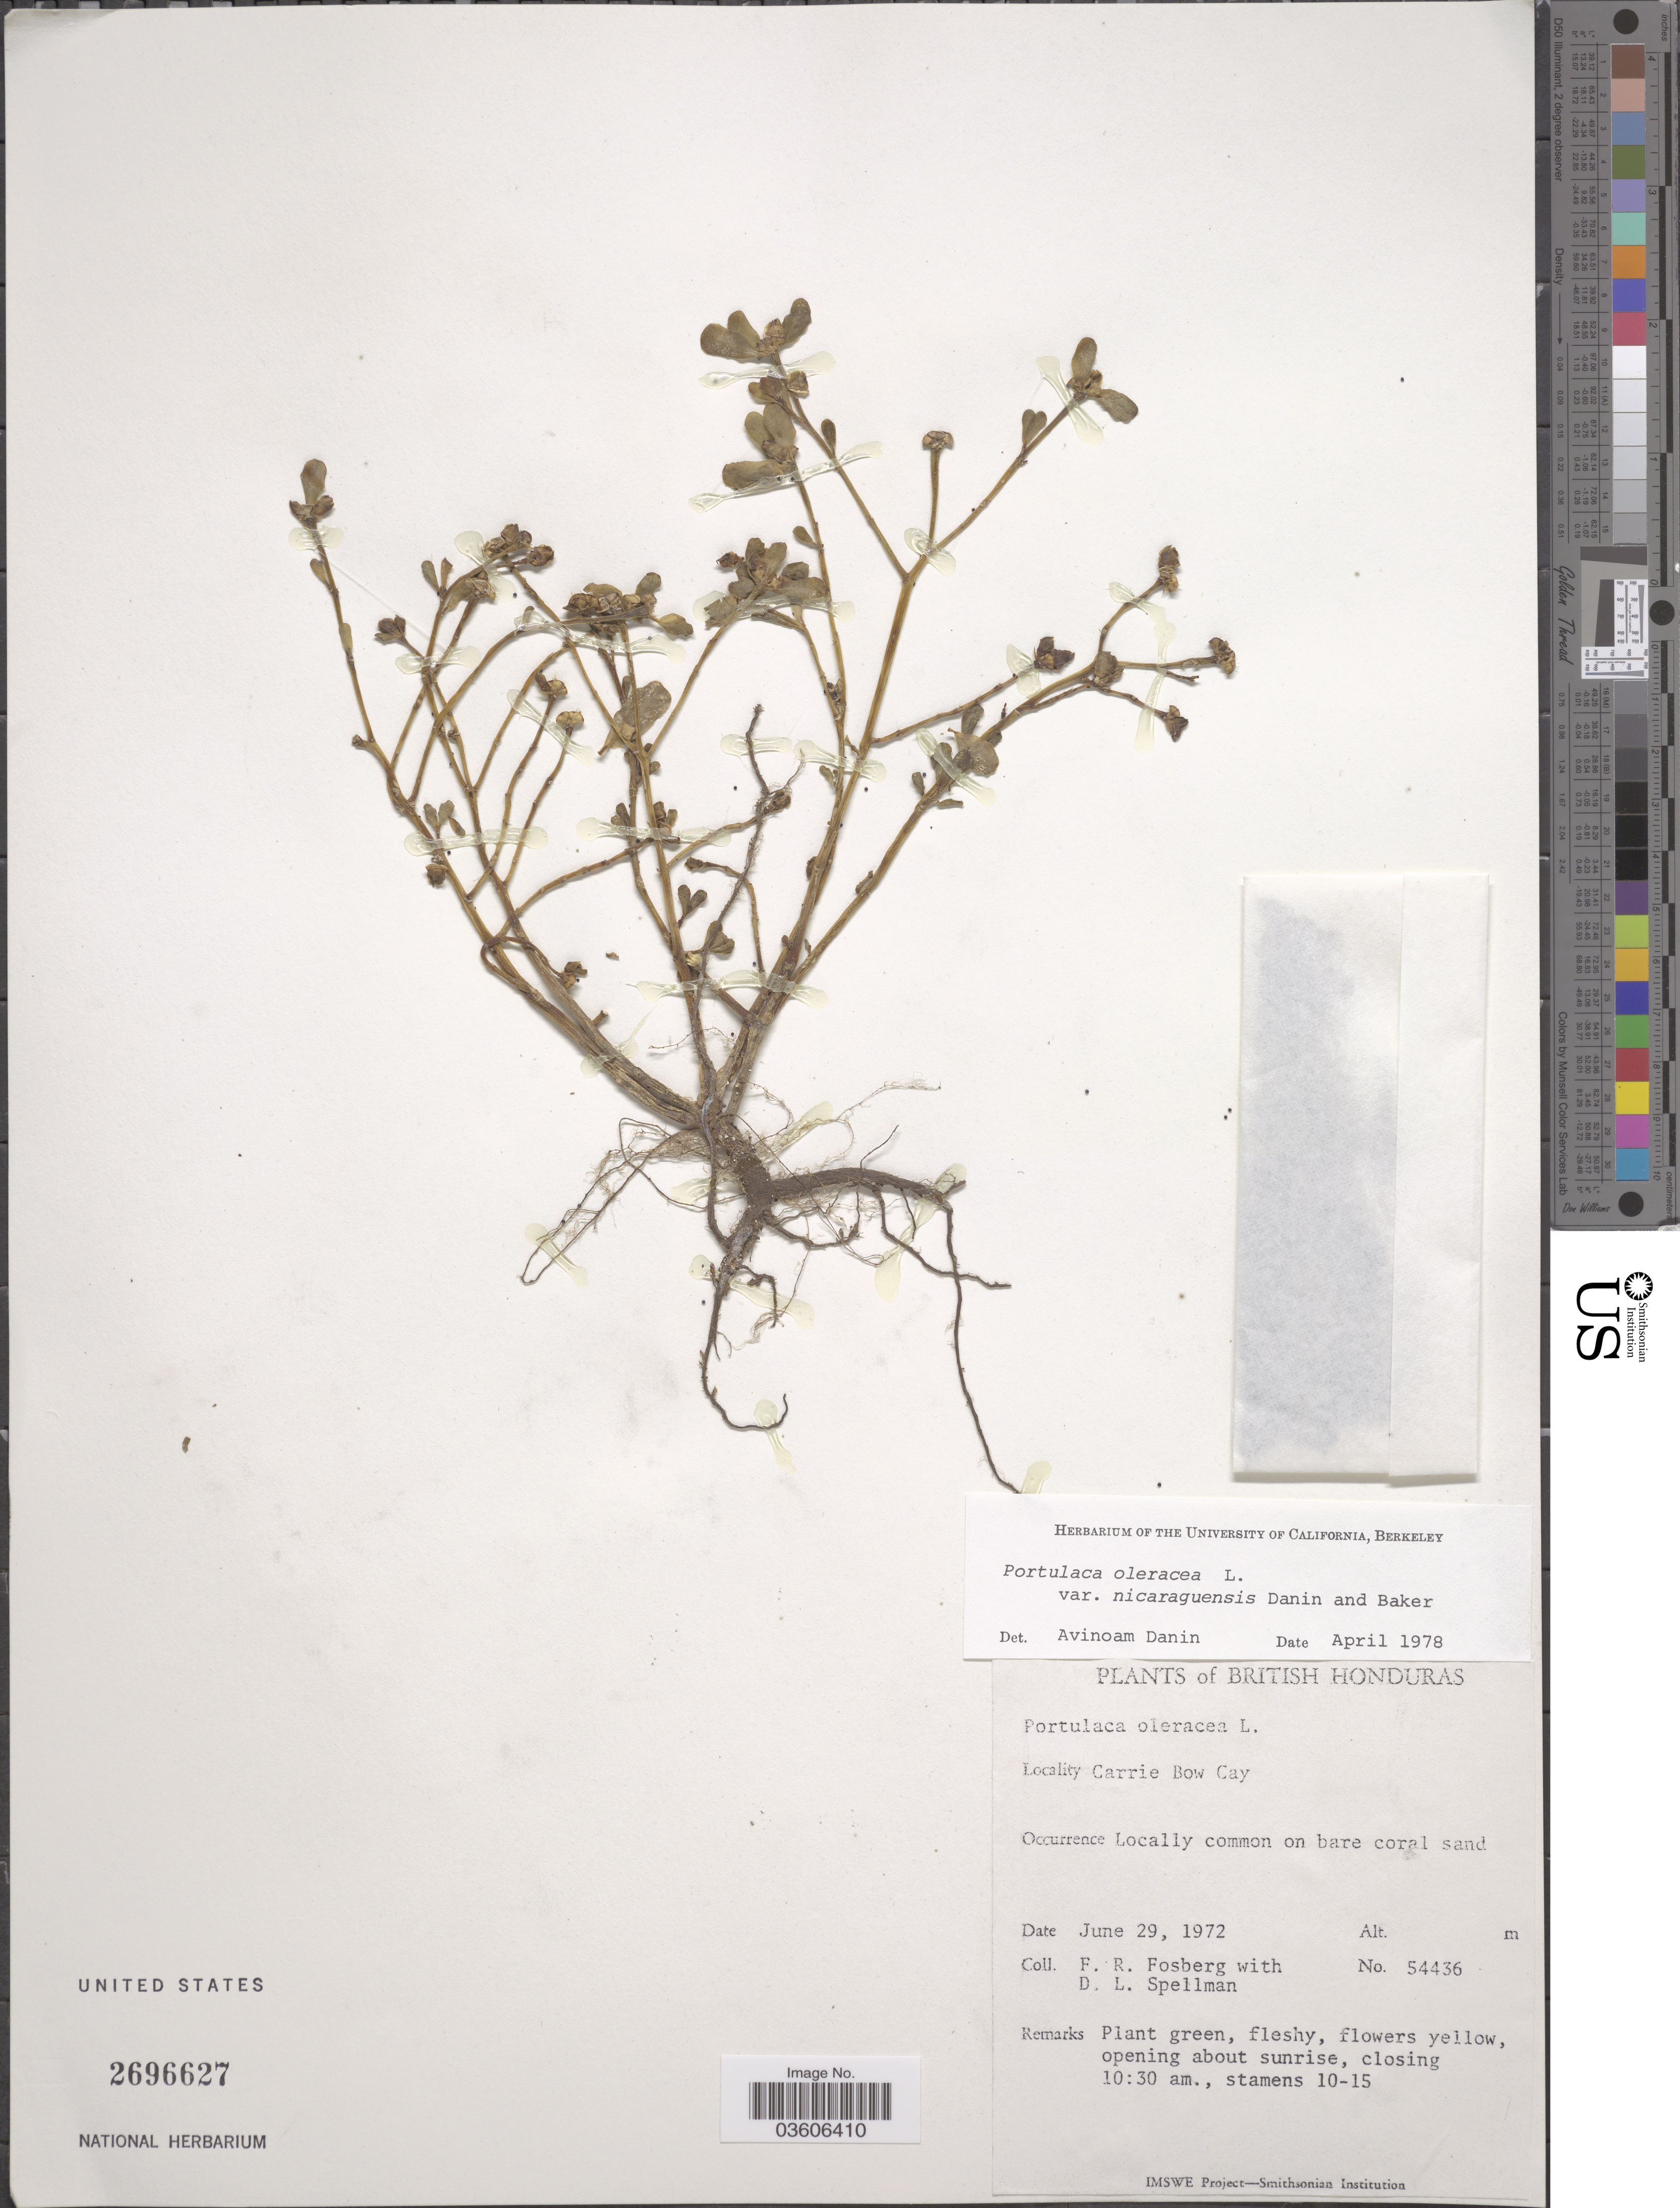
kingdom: Plantae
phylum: Tracheophyta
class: Magnoliopsida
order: Caryophyllales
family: Portulacaceae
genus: Portulaca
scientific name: Portulaca oleracea var. nicaraguensis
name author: Danin & H.G. Baker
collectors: F. R. Fosberg & D. L. Spellman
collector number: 54436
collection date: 1972-06-29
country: Belize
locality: British Honduras. Carrie Bow Cay.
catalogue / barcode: US 2696627